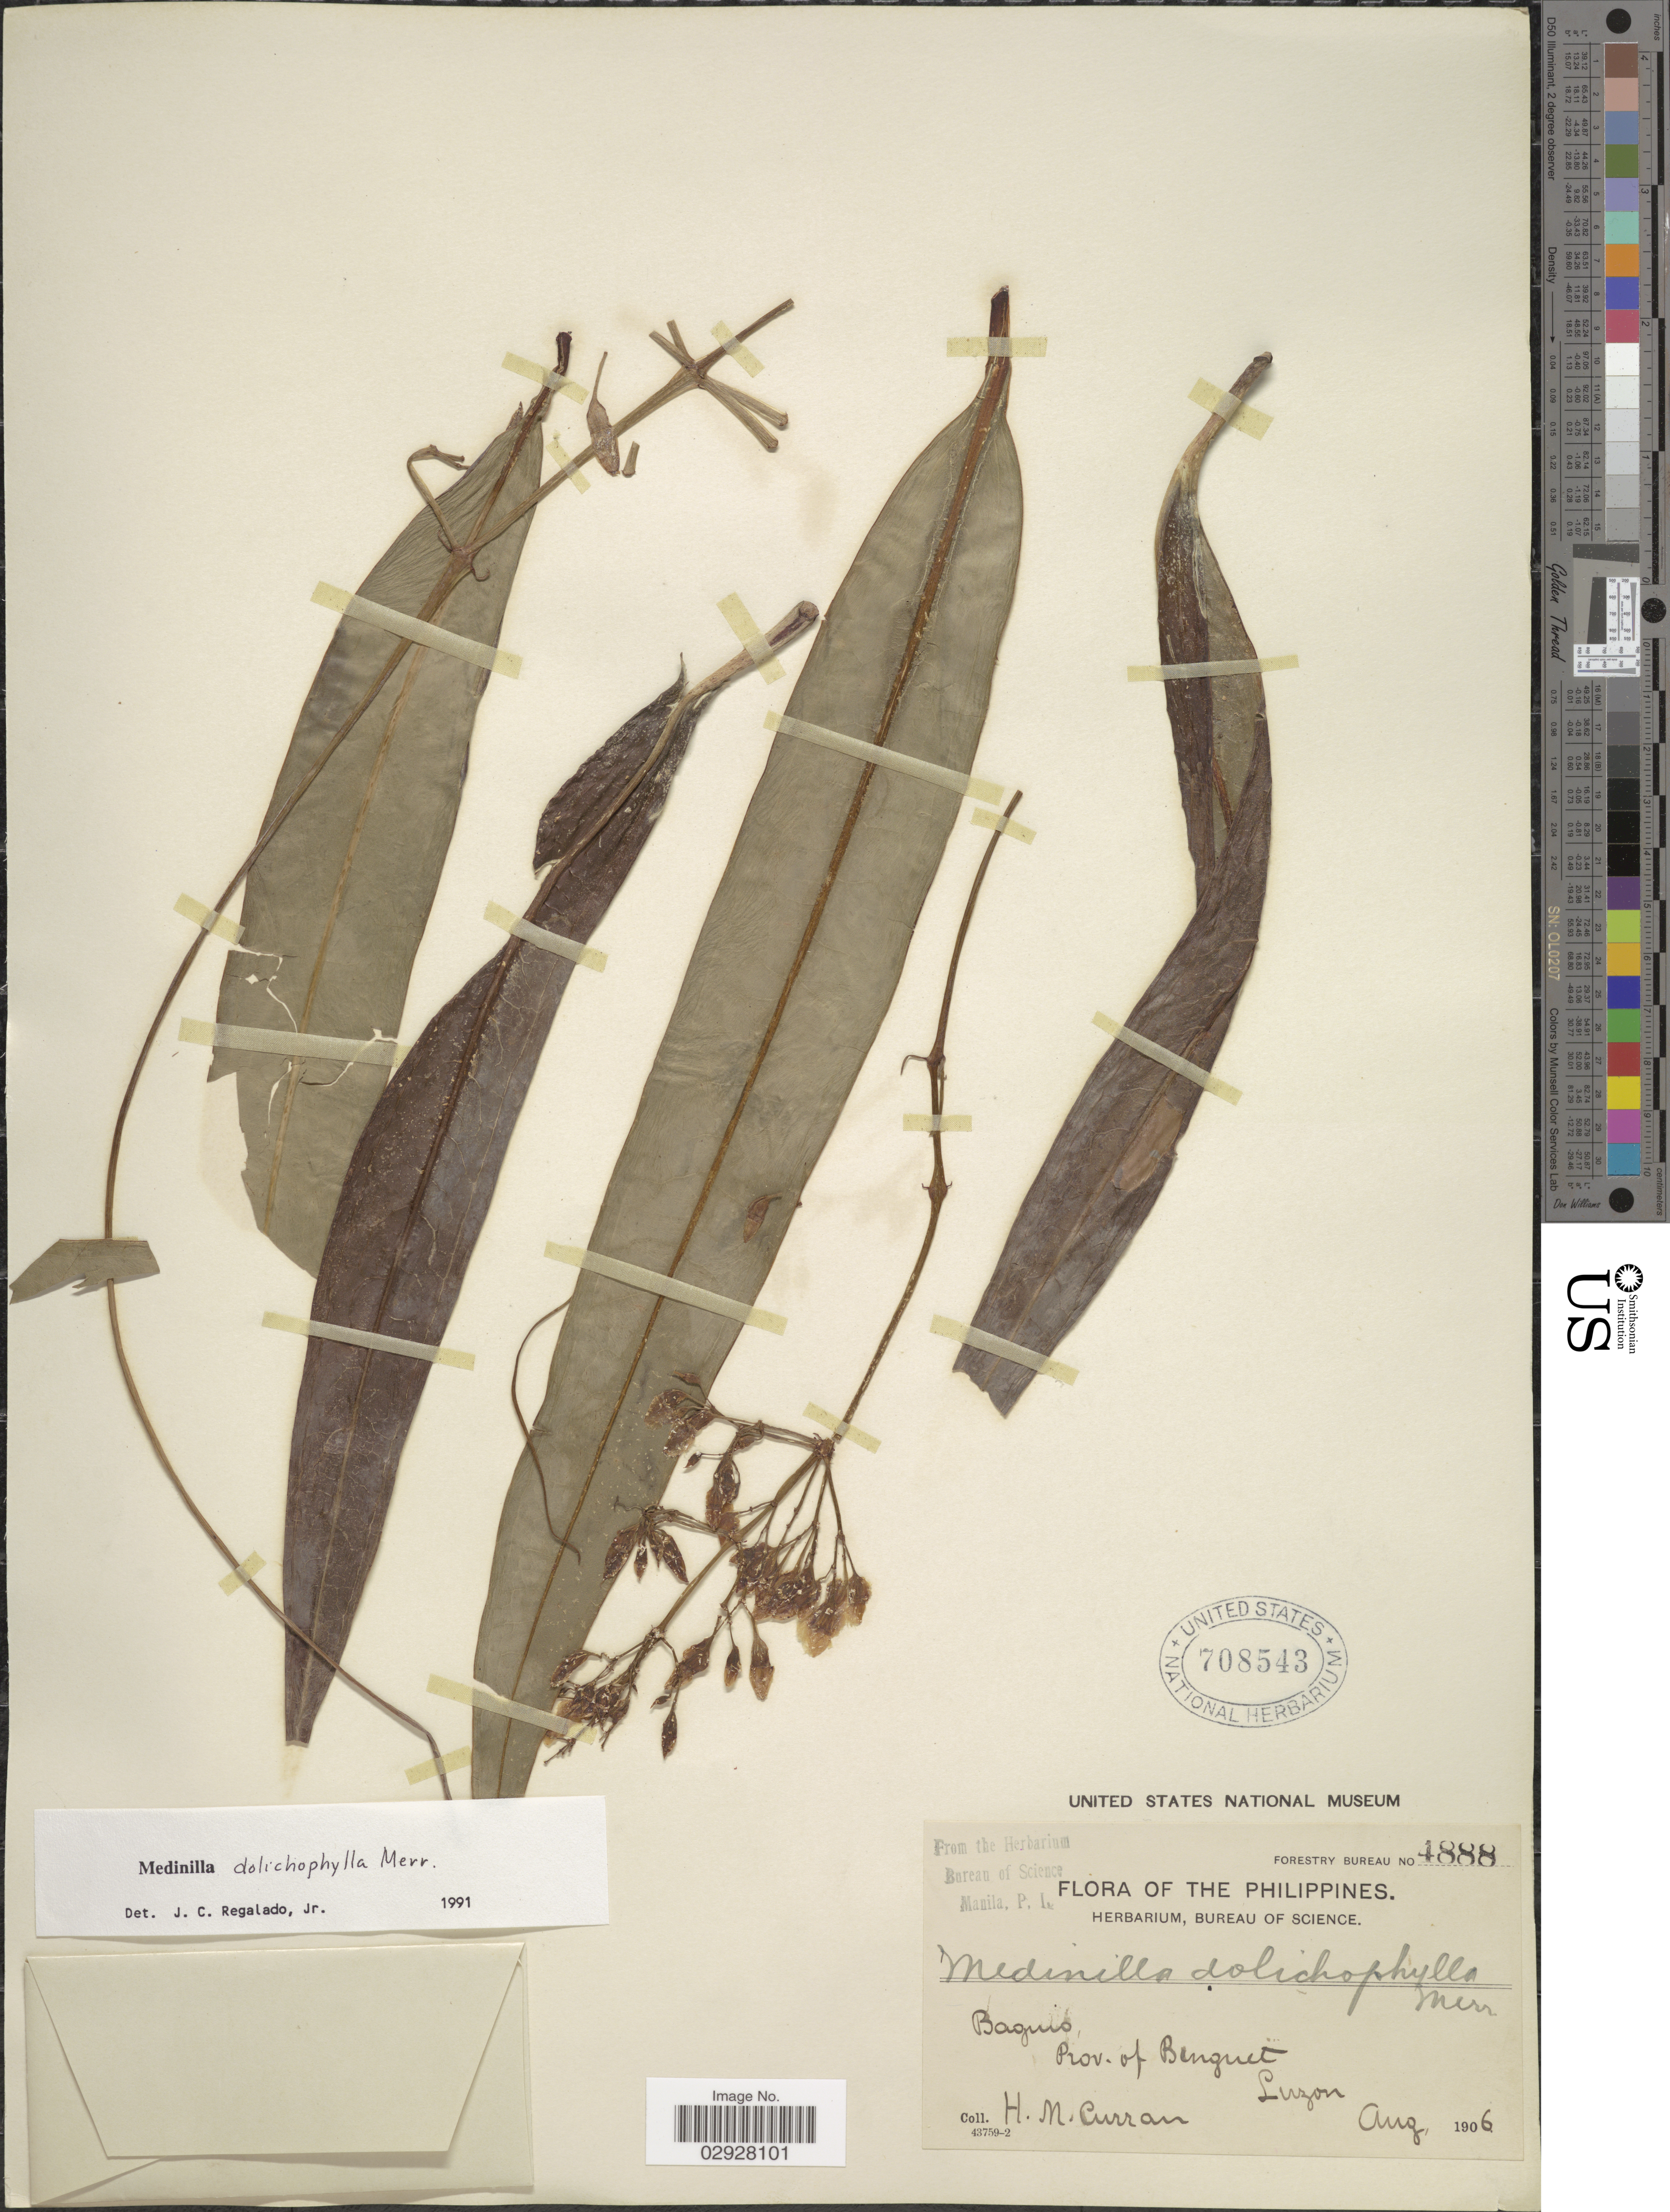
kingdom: Plantae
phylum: Tracheophyta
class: Magnoliopsida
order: Myrtales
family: Melastomataceae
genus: Medinilla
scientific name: Medinilla dolichophylla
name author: Merr.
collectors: H. M. Curran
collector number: Forestry Bureau 4888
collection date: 1906-08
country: Philippines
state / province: Cordillera (Administrative Region)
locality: Baguio, Prov.of Benguet, Luzon.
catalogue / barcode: US 708543